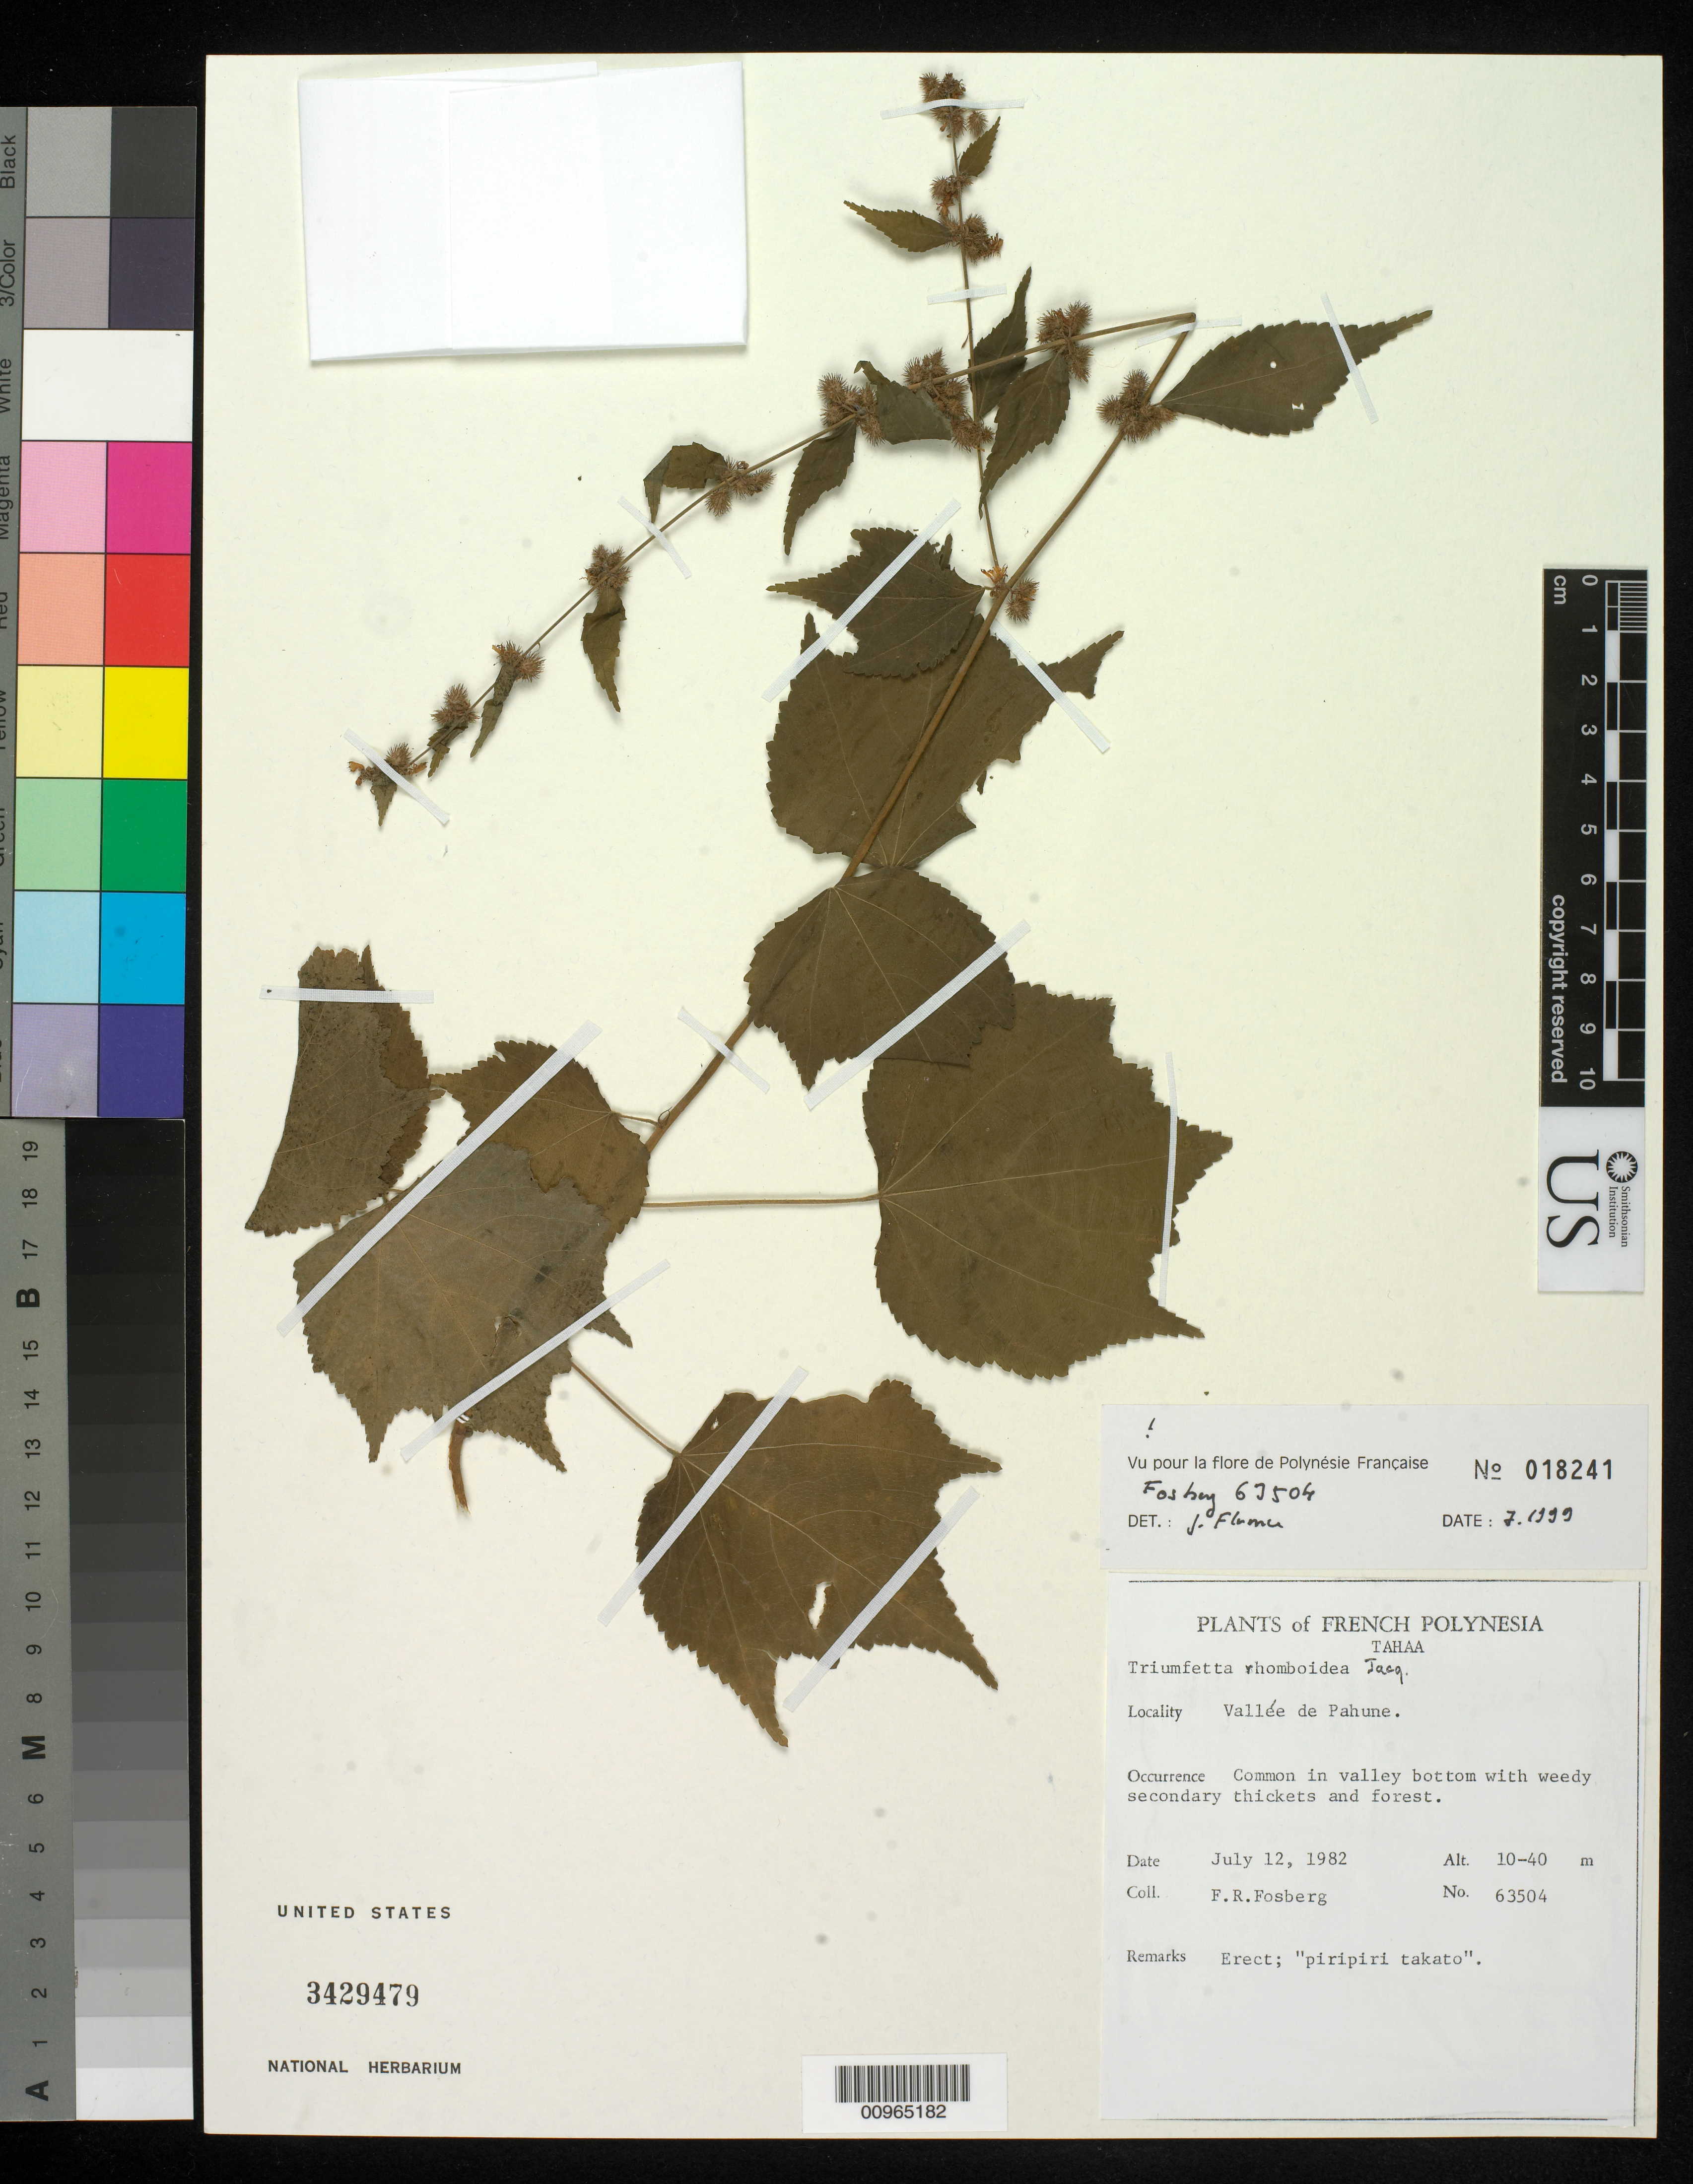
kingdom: Plantae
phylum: Tracheophyta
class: Magnoliopsida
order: Malvales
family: Malvaceae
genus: Triumfetta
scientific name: Triumfetta rhomboidea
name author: Jacq.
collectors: F. R. Fosberg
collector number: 63504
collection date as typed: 12 Jul 1982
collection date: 1982-07-12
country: French Polynesia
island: Tahaa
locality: Vallee de Pahune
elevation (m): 10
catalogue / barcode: US 3429479